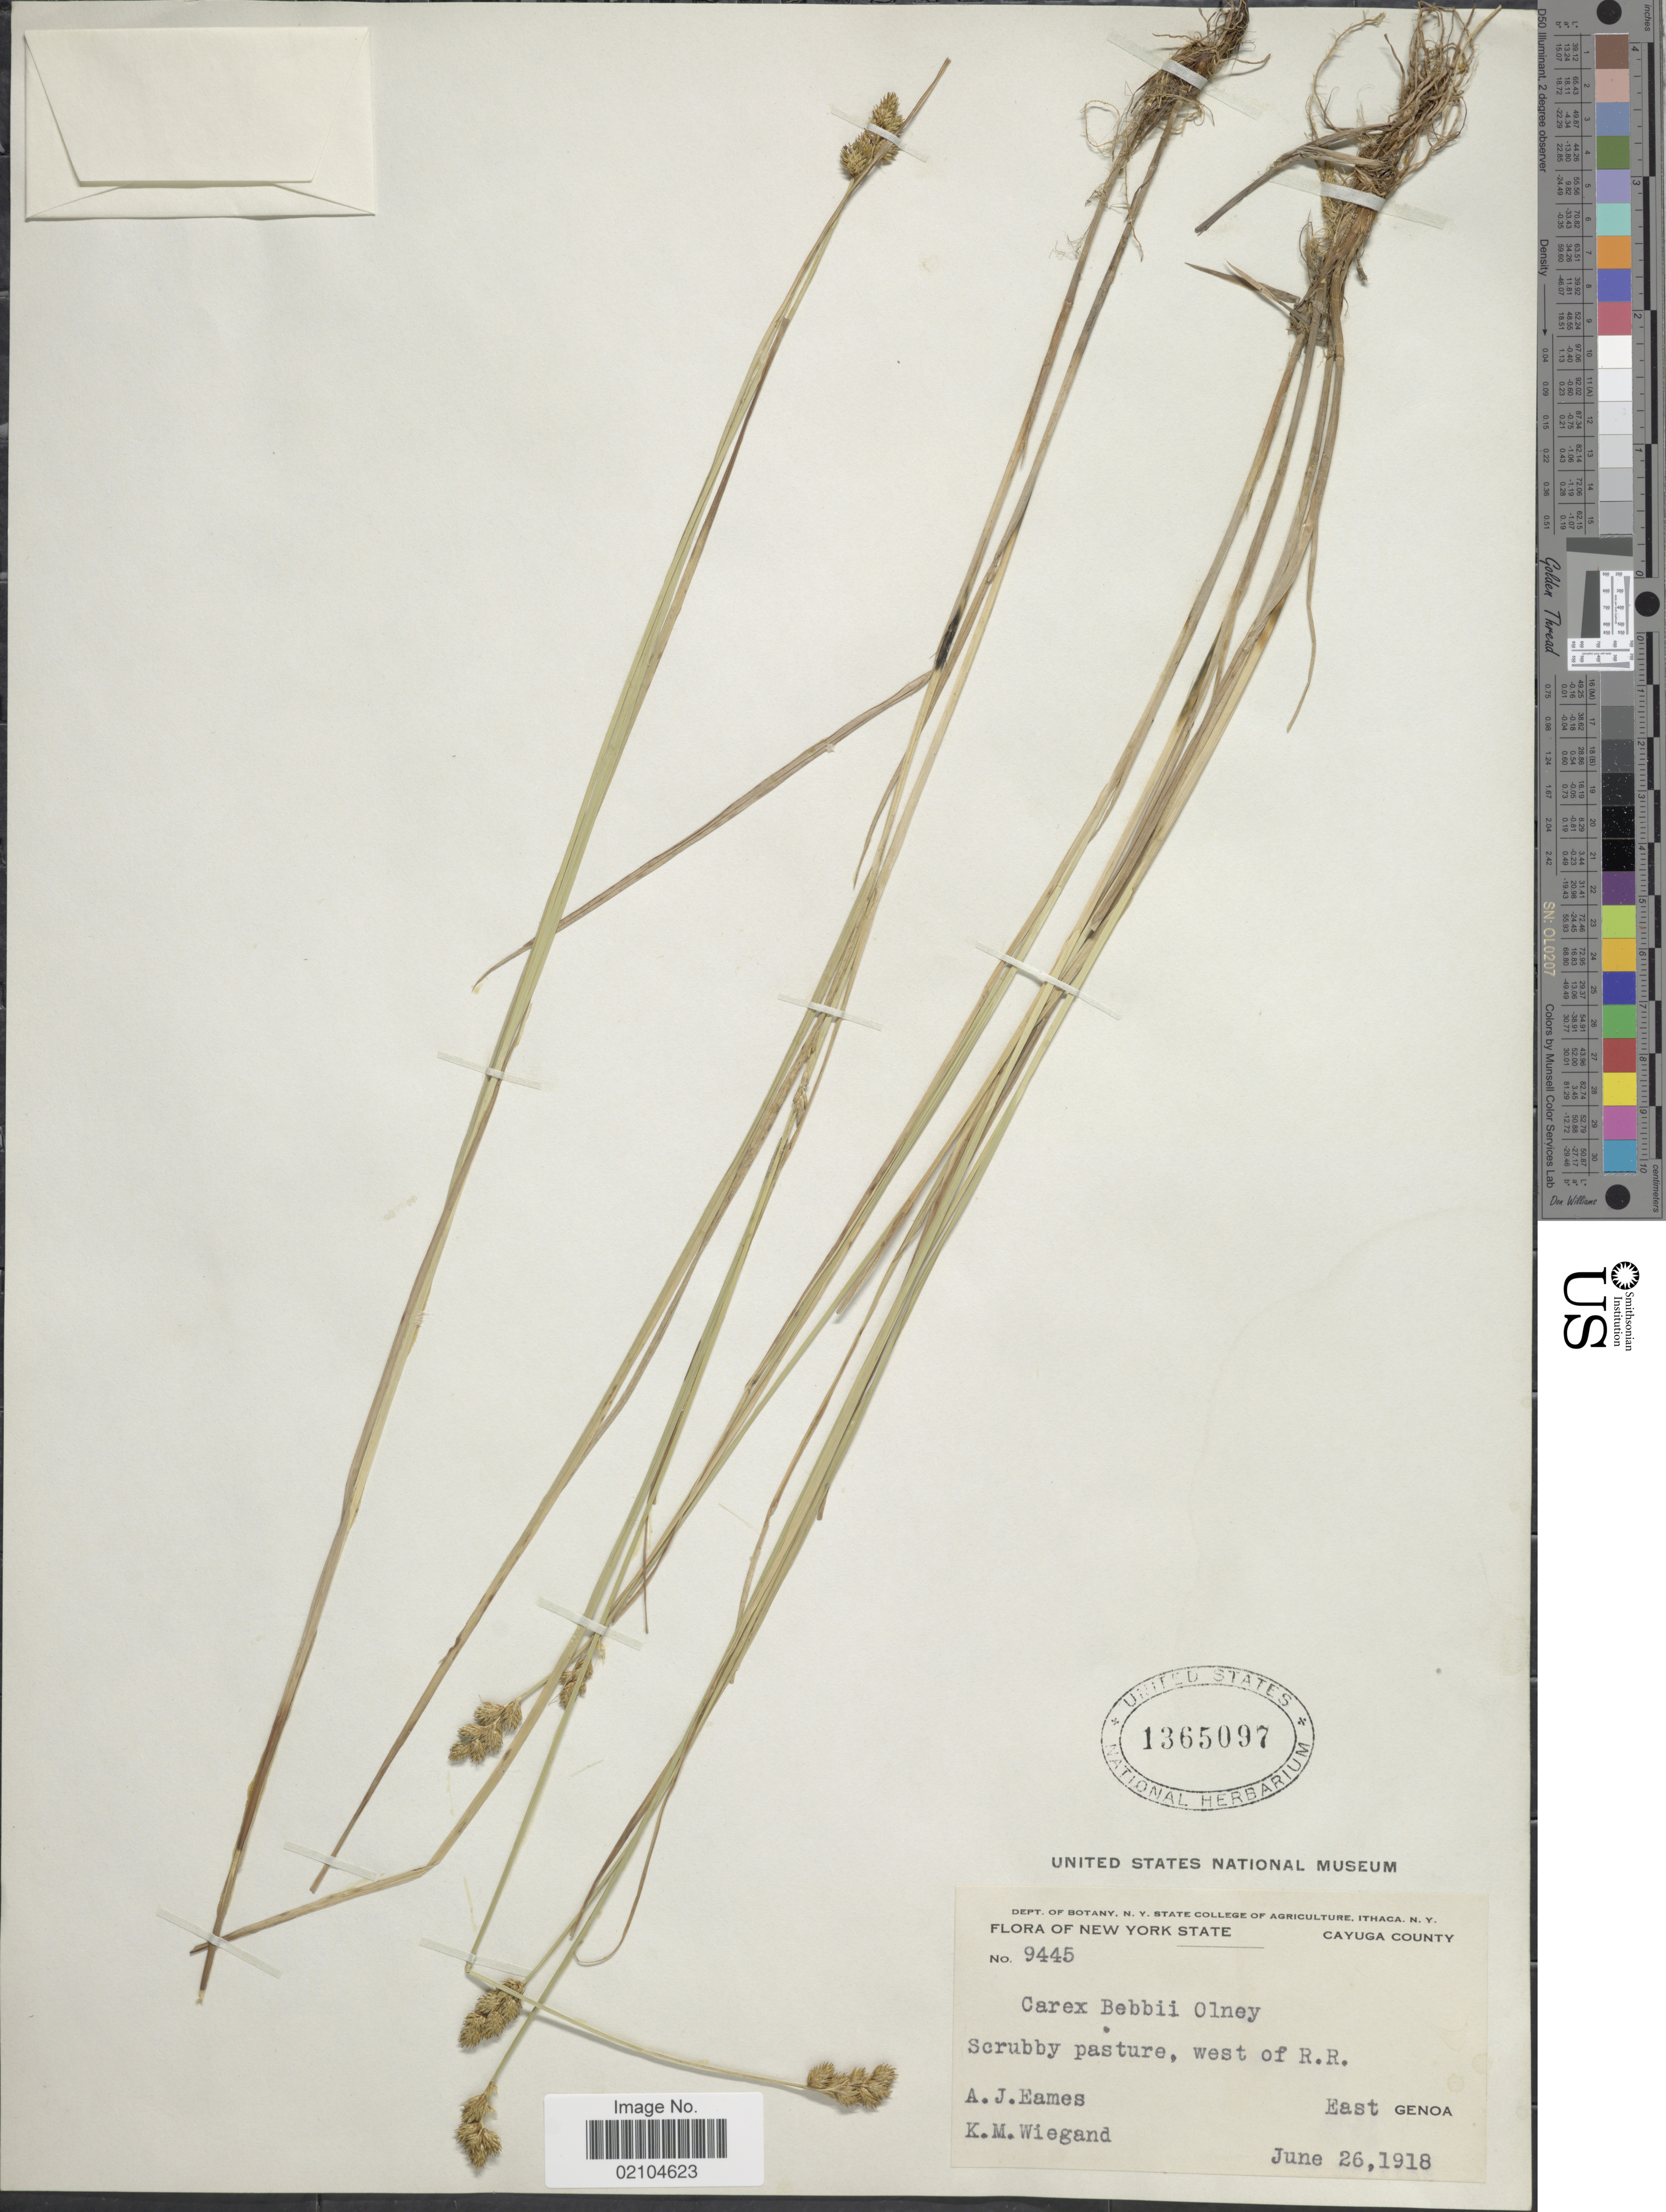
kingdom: Plantae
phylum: Tracheophyta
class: Liliopsida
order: Poales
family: Cyperaceae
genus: Carex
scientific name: Carex bebbii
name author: (L.H. Bailey) Olney ex Fernald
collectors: A. J. Eames & K. M. Wiegand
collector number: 9445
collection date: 1918-06-26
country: United States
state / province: New York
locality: New York State, Cayuga County, west of R.R. east Genoa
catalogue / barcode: US 1365097